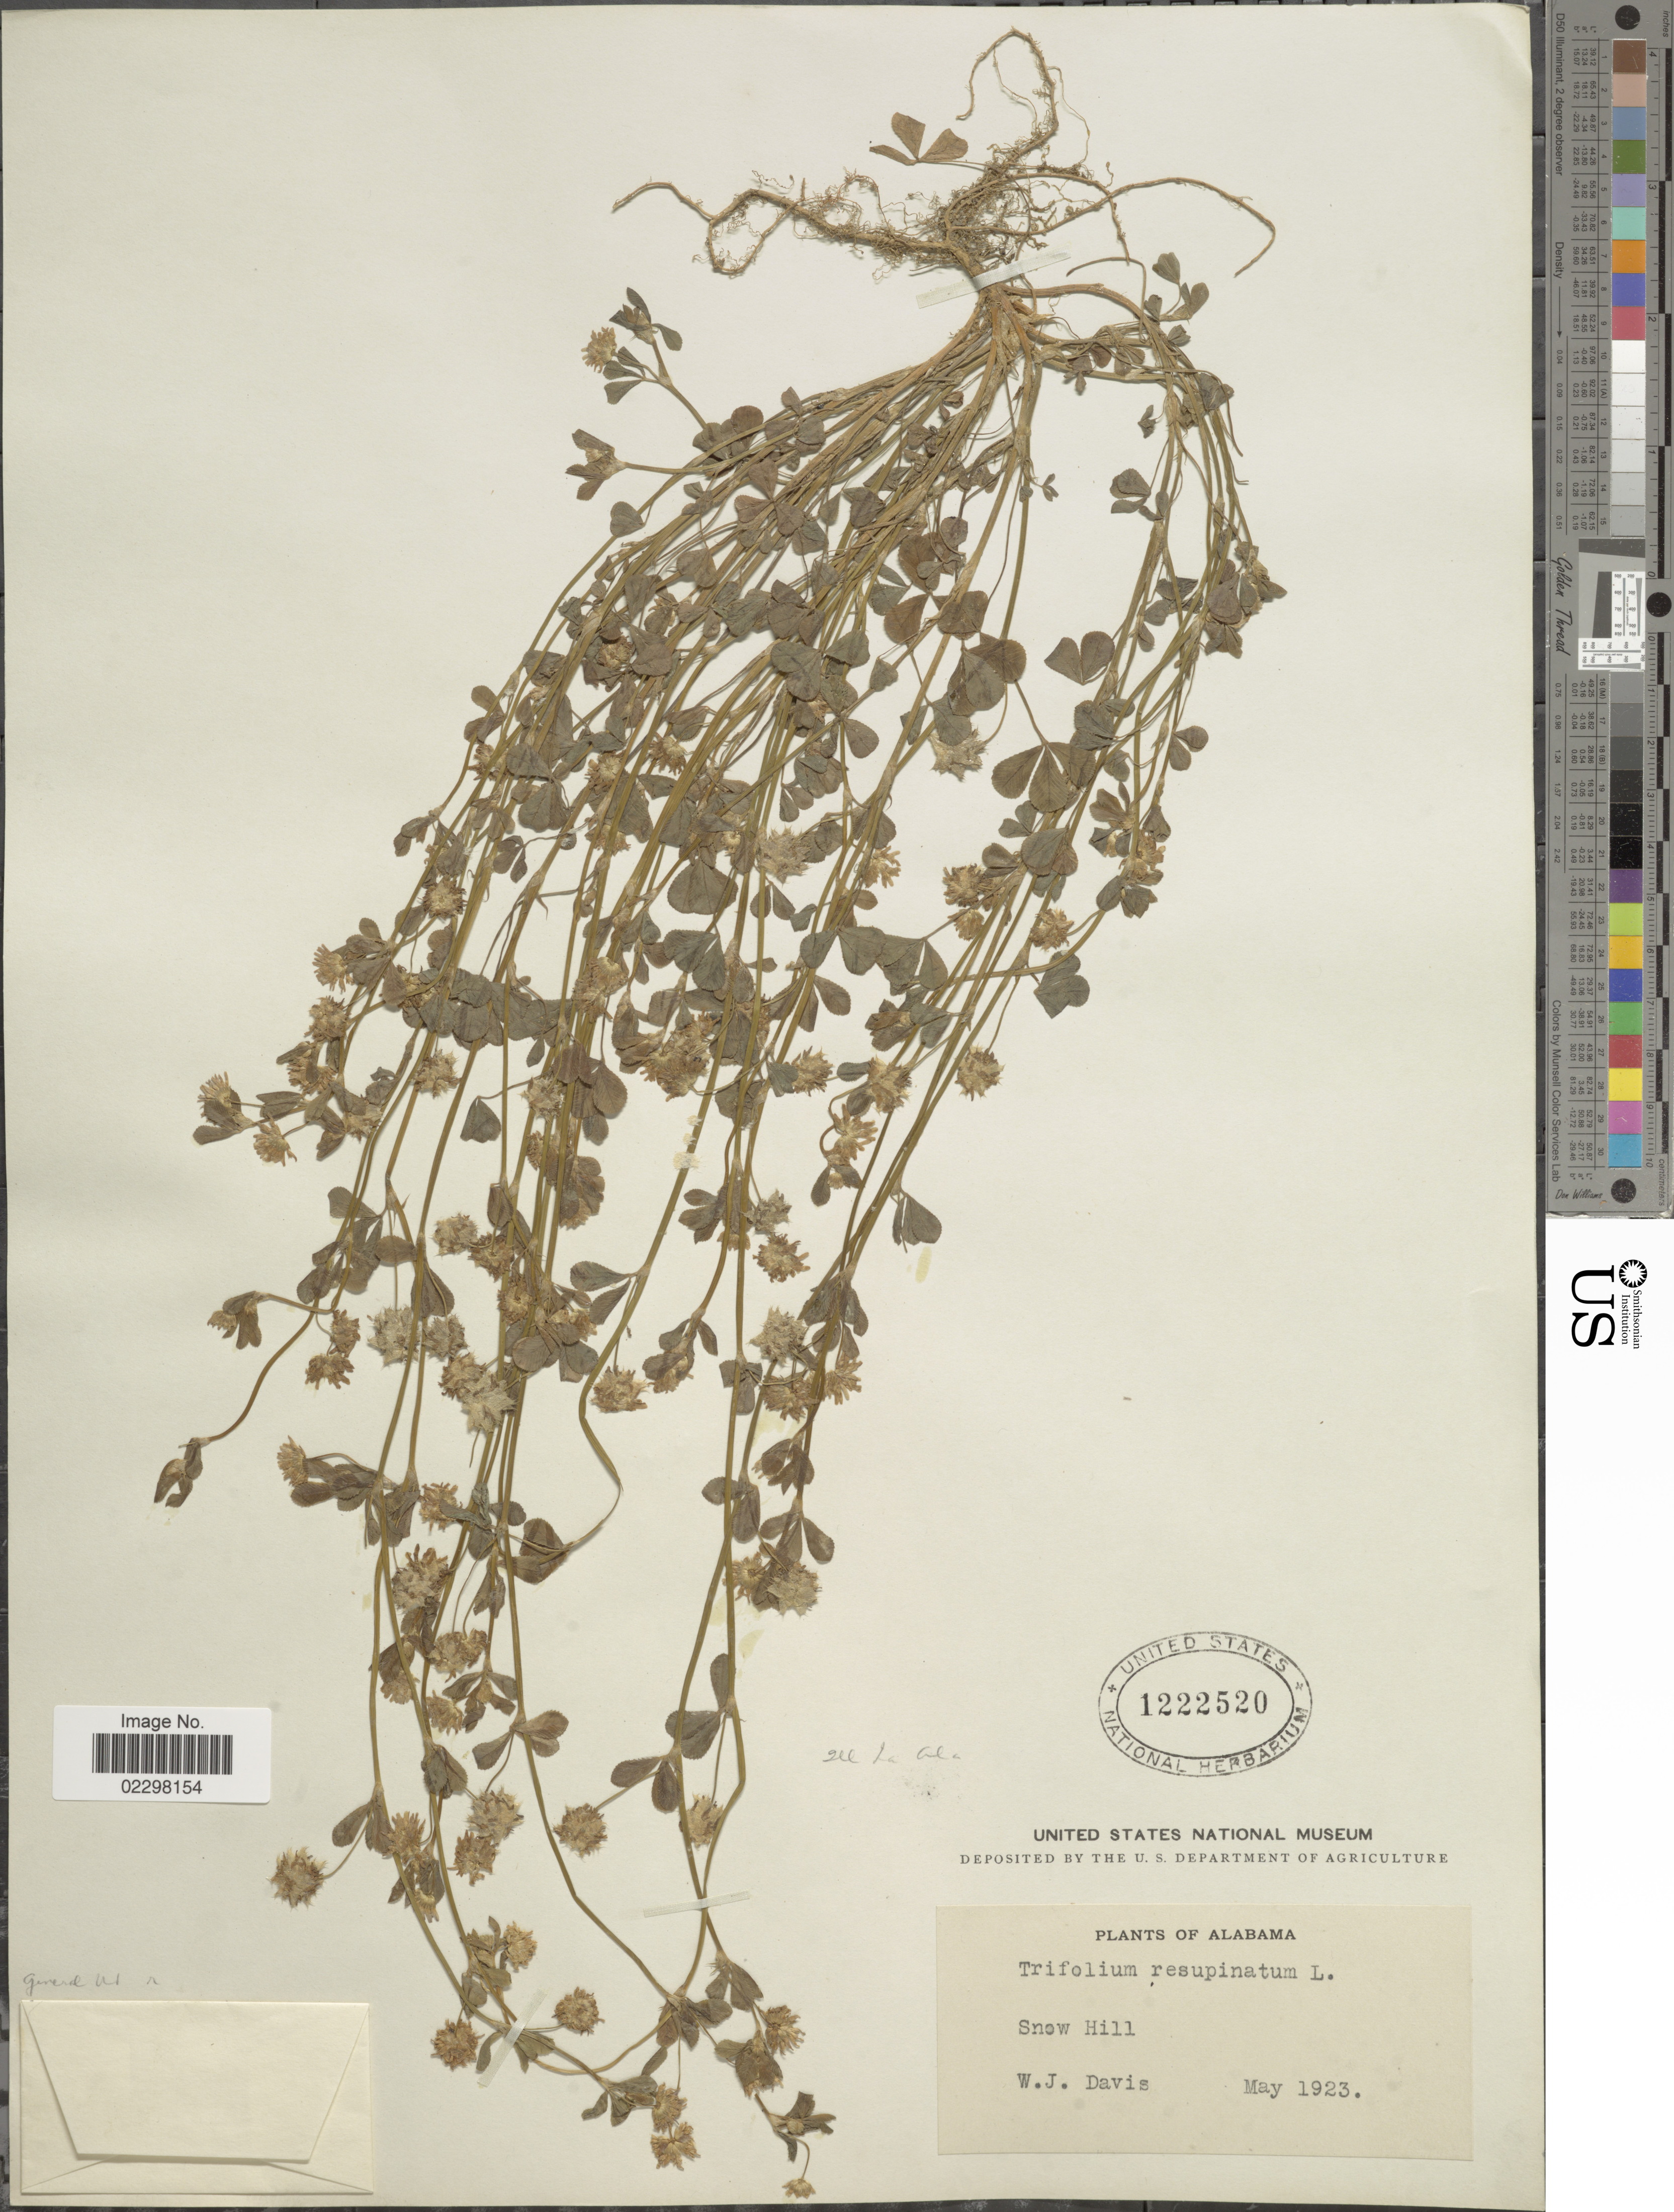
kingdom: Plantae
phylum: Tracheophyta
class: Magnoliopsida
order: Fabales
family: Fabaceae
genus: Trifolium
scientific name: Trifolium resupinatum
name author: L.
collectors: W. Davis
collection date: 1923-05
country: United States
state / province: Alabama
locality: Snow Hill.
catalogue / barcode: US 1222520